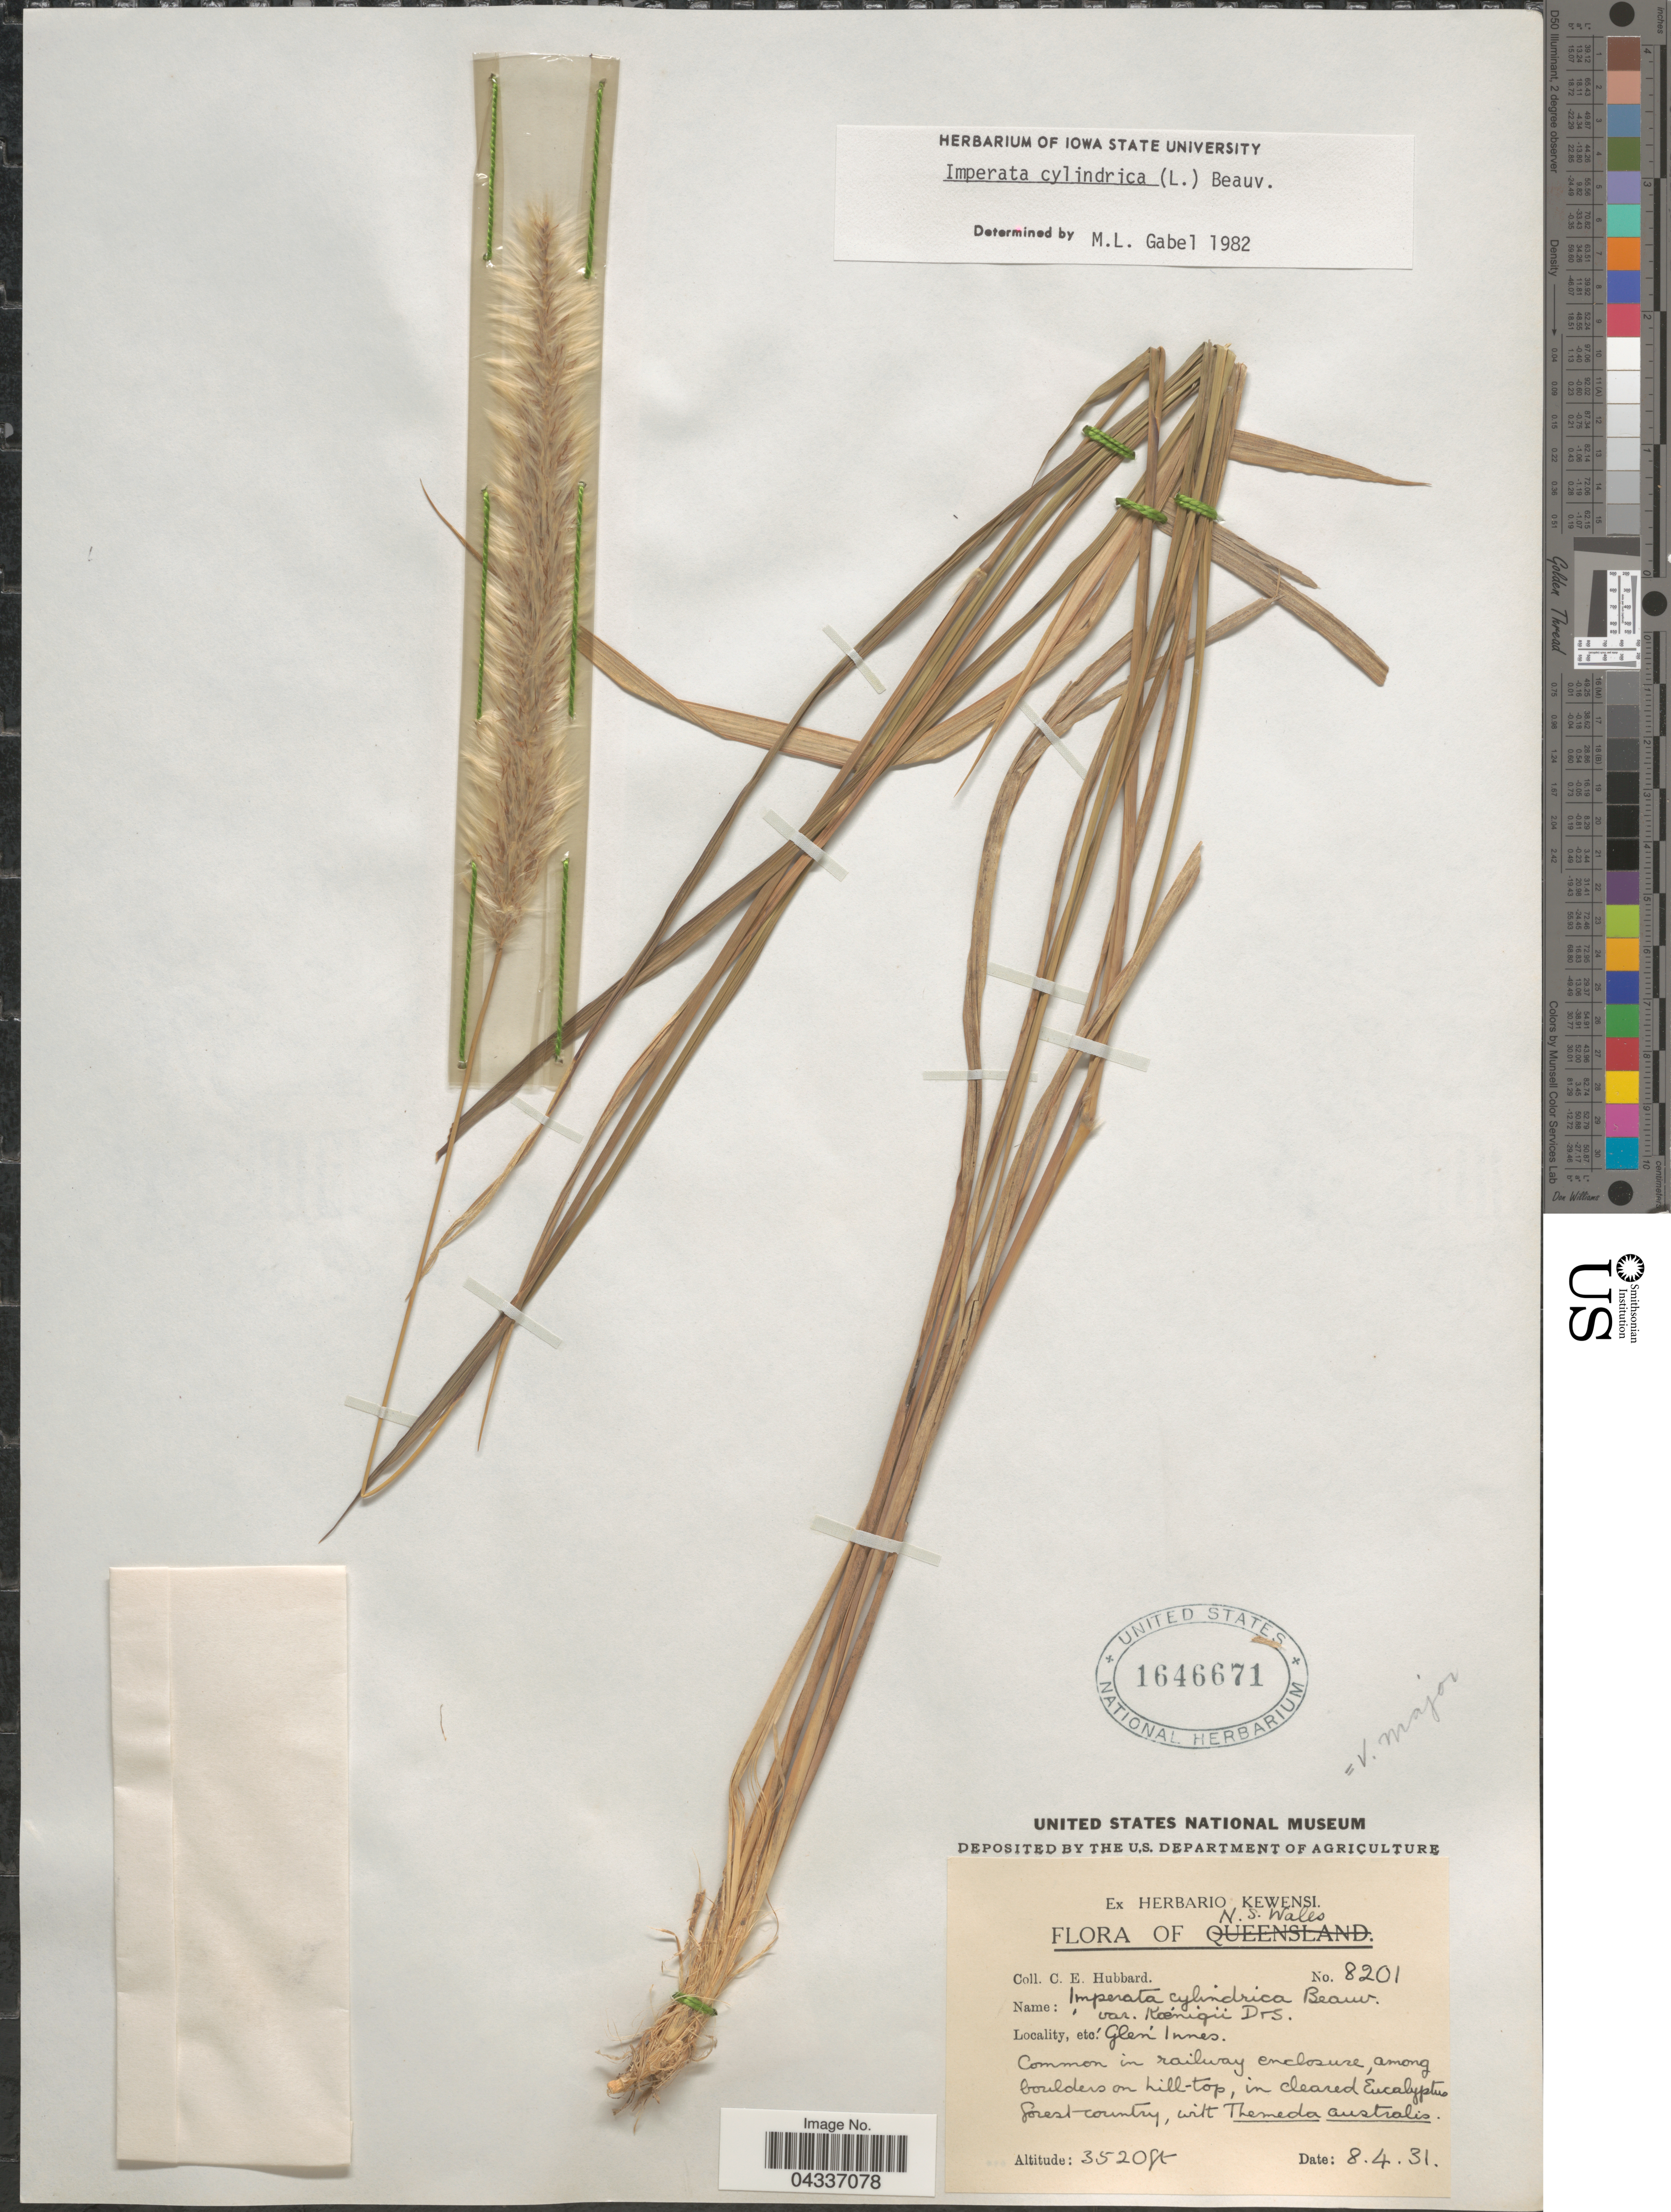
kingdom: Plantae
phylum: Tracheophyta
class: Liliopsida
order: Poales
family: Poaceae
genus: Imperata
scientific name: Imperata cylindrica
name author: (L.) P. Beauv.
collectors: C. E. Hubbard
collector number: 8201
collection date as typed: Transcribed d/m/y: 8/4/31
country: Australia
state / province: New South Wales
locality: Glen' Innes.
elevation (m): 1073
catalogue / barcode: US 1646671